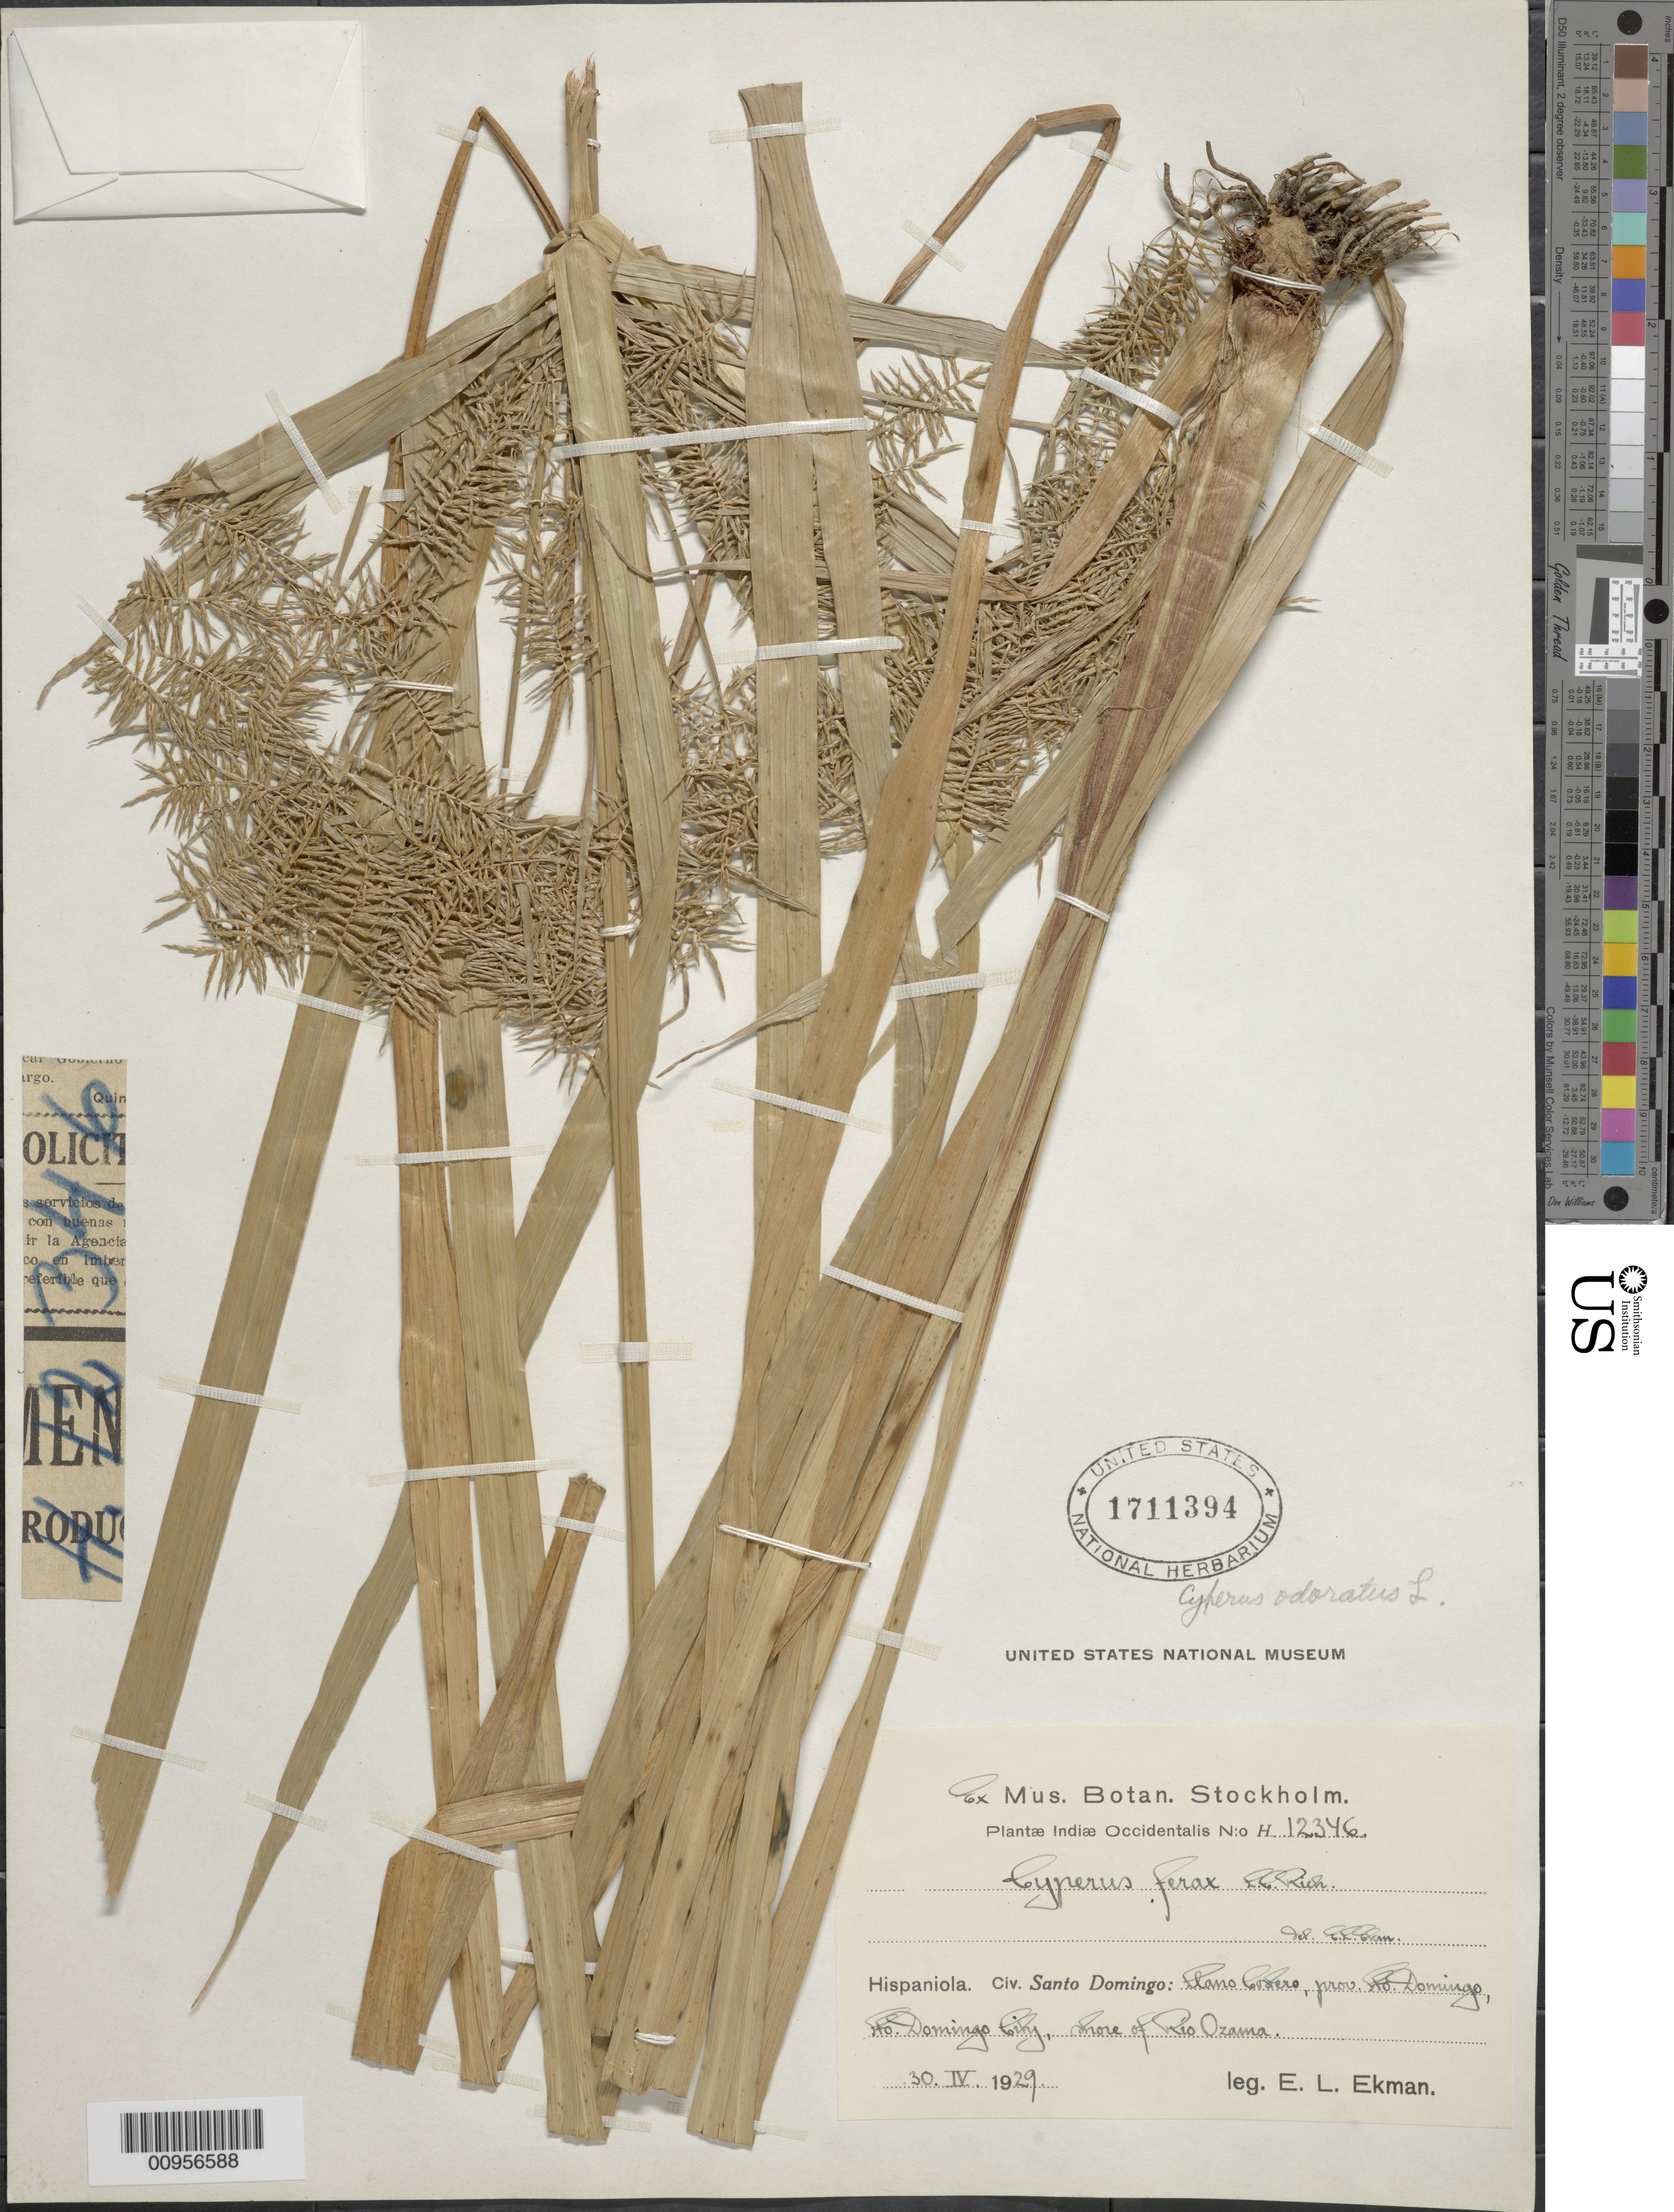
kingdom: Plantae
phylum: Tracheophyta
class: Liliopsida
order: Poales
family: Cyperaceae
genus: Cyperus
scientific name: Cyperus odoratus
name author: L.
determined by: Ekman, E. L.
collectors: E. L. Ekman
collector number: H 12346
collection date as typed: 30 Apr 1929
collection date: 1929-04-30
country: Dominican Republic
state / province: Santo Domingo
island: Hispaniola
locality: Llano Costero, Santo Domingo City, shore of Río Ozama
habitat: Shore of rio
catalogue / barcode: US 1711394